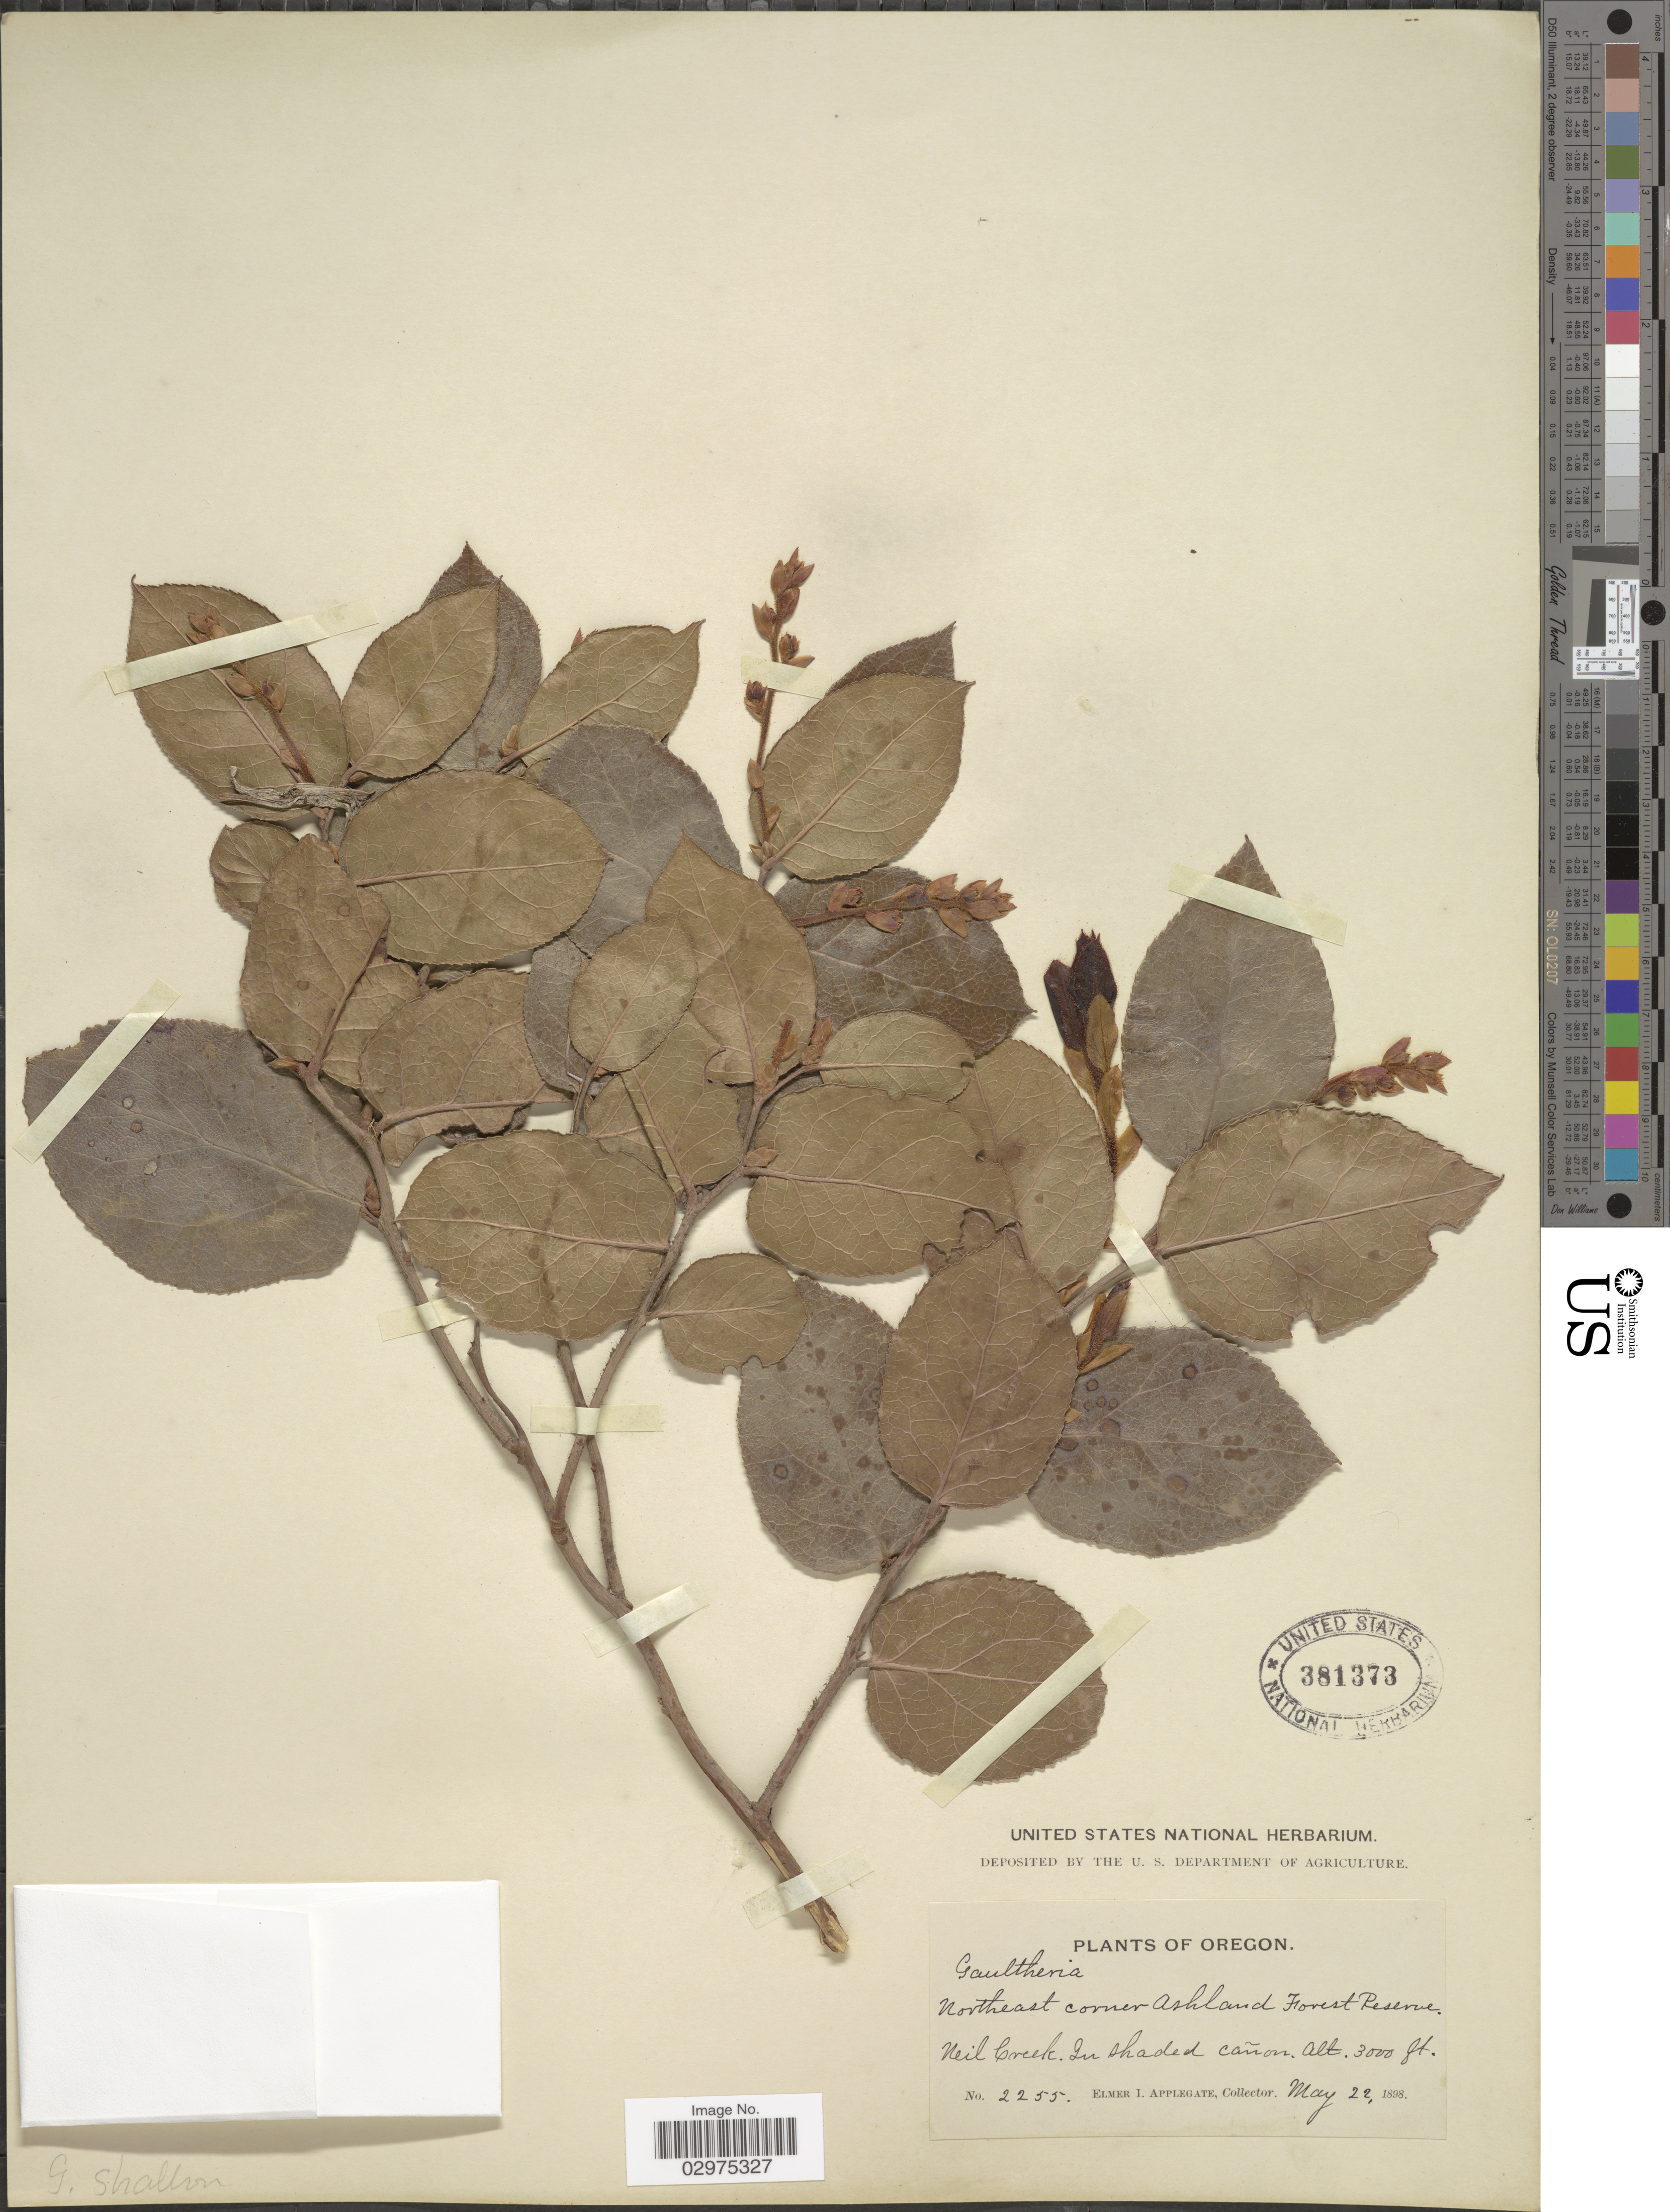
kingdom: Plantae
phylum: Tracheophyta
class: Magnoliopsida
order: Ericales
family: Ericaceae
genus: Gaultheria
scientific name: Gaultheria shallon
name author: Pursh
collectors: E. I. Applegate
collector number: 2255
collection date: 1898-05-22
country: United States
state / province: Oregon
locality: Northeast corner Ashland Forest Reserve. Neil Creek. In shaded cañon.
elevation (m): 914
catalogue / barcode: US 381373